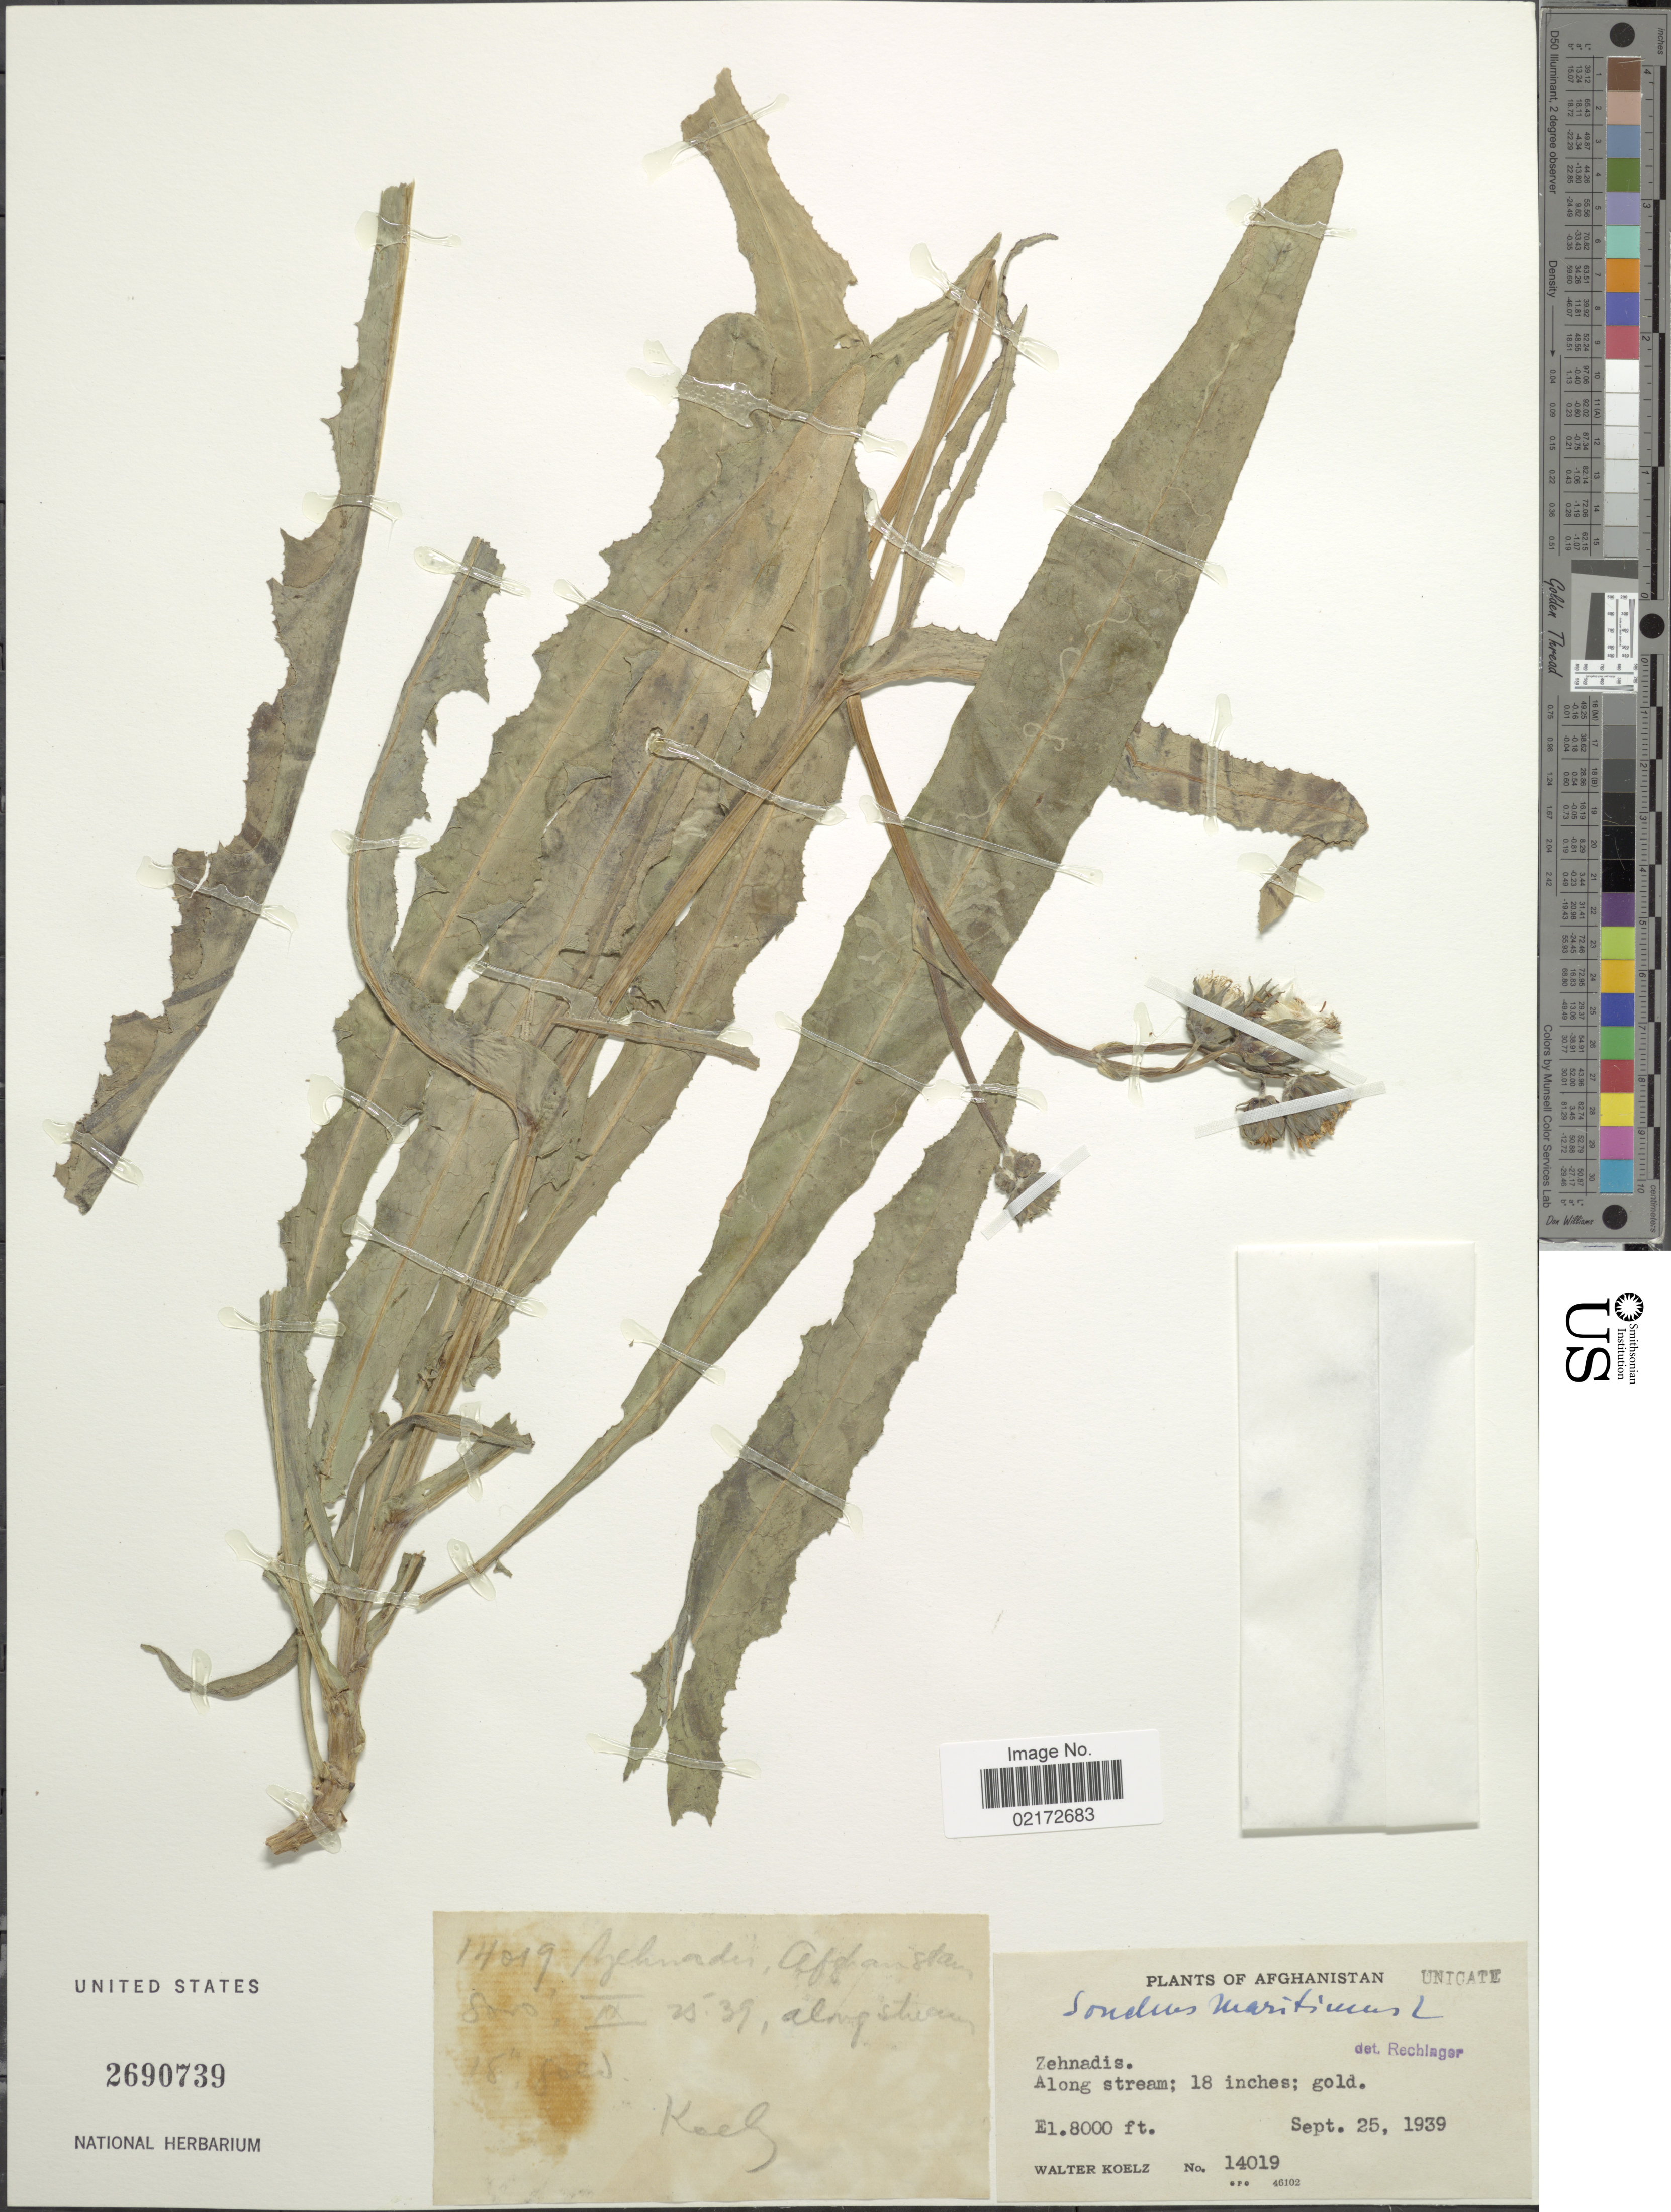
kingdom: Plantae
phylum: Tracheophyta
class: Magnoliopsida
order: Asterales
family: Asteraceae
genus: Sonchus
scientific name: Sonchus maritimus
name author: L.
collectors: W. N. Koelz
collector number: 14019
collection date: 1939-09-25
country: Afghanistan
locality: Zehnadis. Along stream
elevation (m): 2438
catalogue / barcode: US 2690739